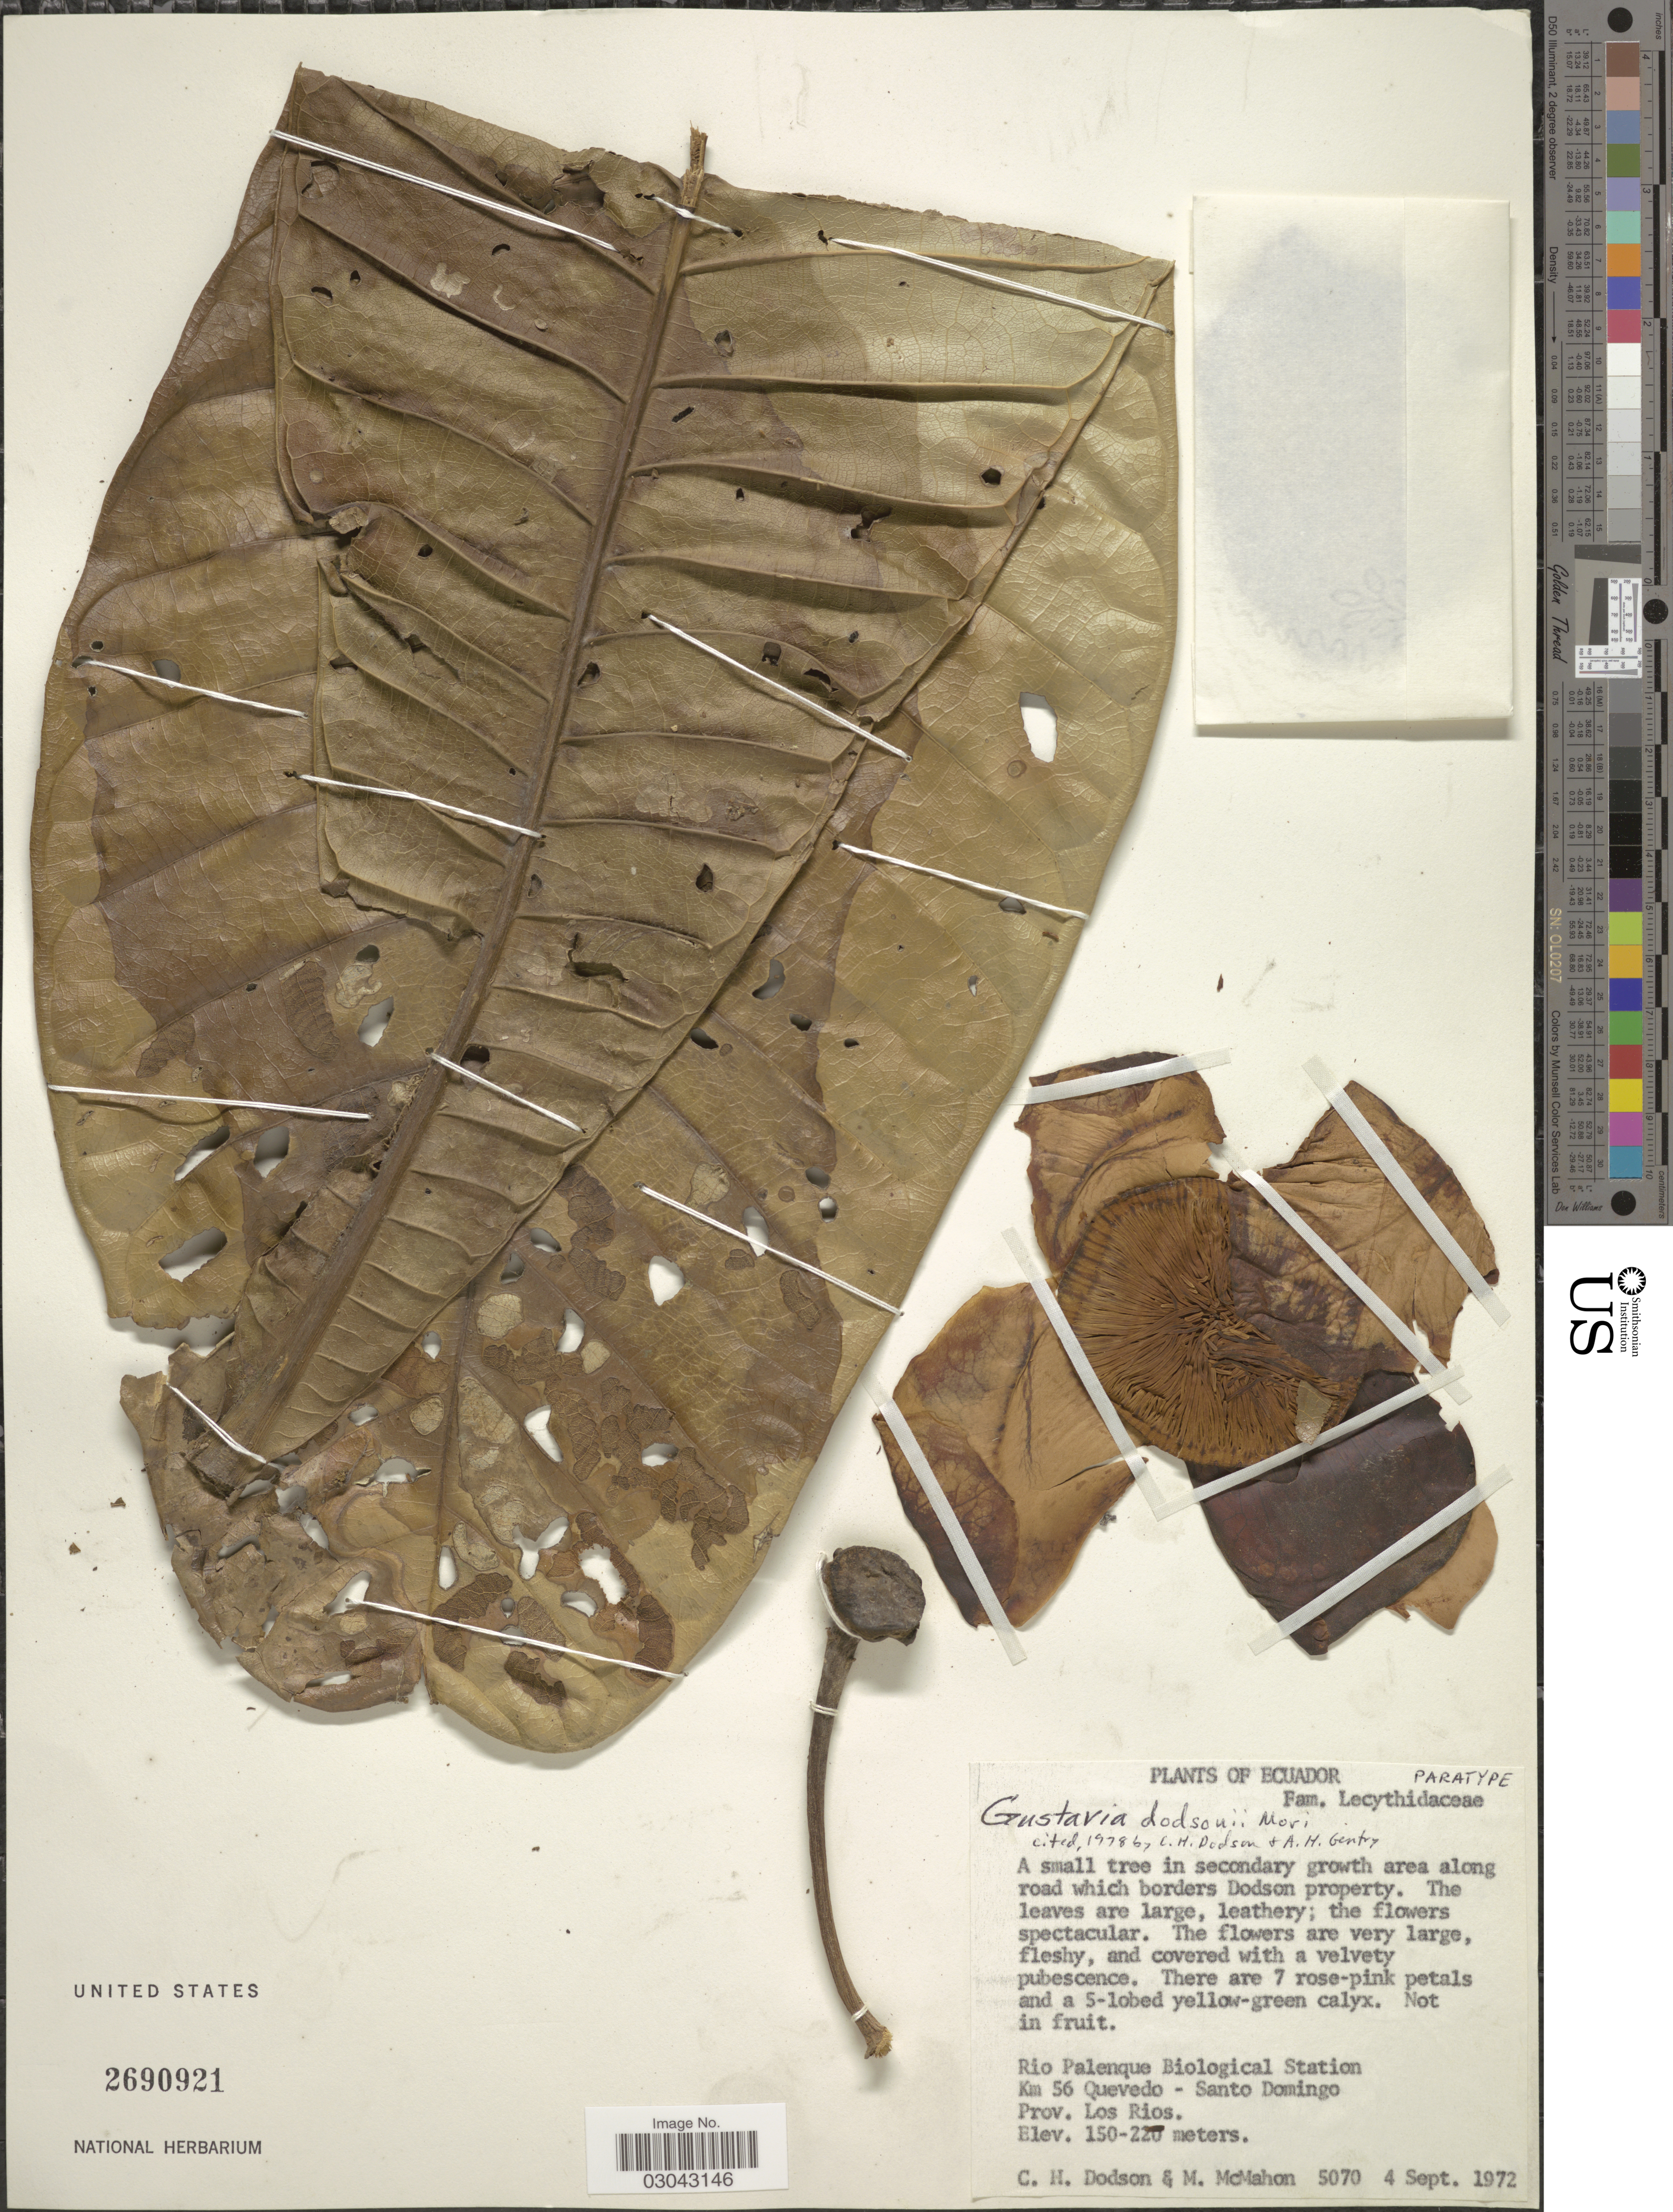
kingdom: Plantae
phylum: Tracheophyta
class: Magnoliopsida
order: Ericales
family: Lecythidaceae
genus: Gustavia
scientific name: Gustavia dodsonii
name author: S.A. Mori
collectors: C. H. Dodson & M. McMahon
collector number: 5070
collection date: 1972-09-04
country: Ecuador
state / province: Los Ríos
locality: Rio Palenque Biological Station, Km 56 Quevedo - Santo Domingo, Prov. Los Rios.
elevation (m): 150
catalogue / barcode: US 2690921